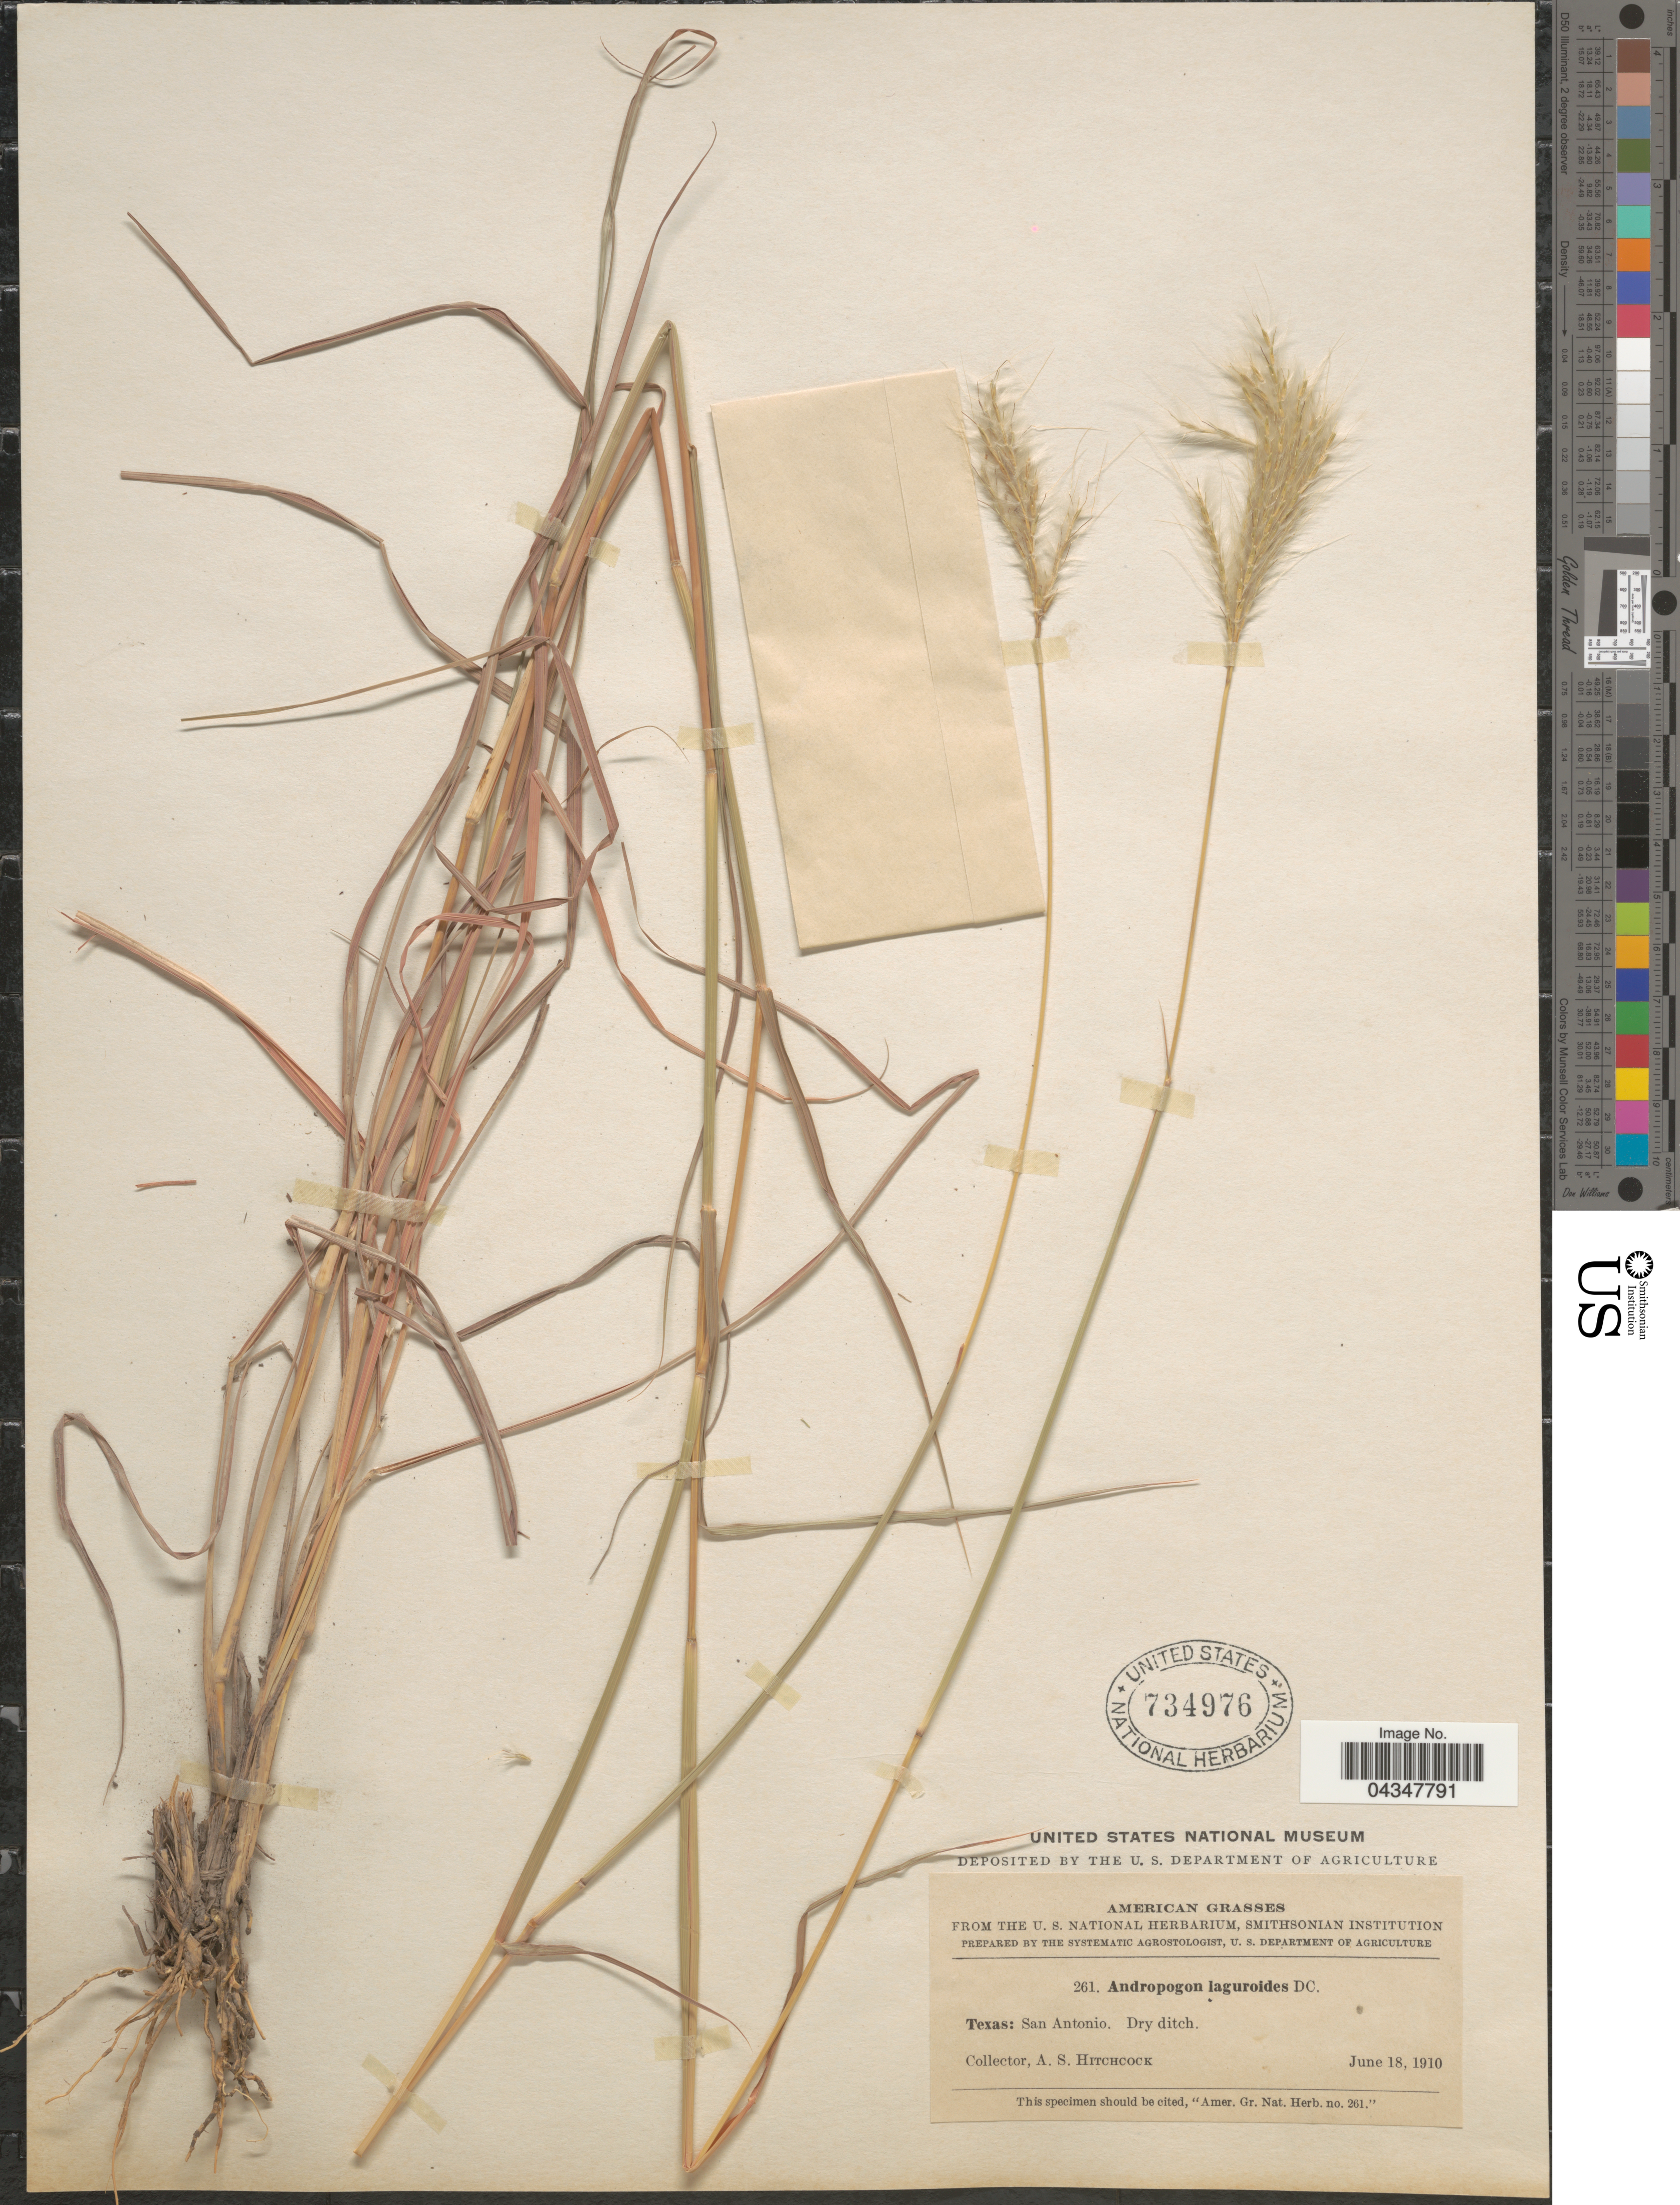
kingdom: Plantae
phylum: Tracheophyta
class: Liliopsida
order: Poales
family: Poaceae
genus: Bothriochloa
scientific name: Bothriochloa saccharoides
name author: (Sw.) Rydb.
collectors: A. S. Hitchcock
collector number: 261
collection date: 1910-06-18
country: United States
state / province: Texas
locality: San Antonio.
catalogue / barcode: US 734976